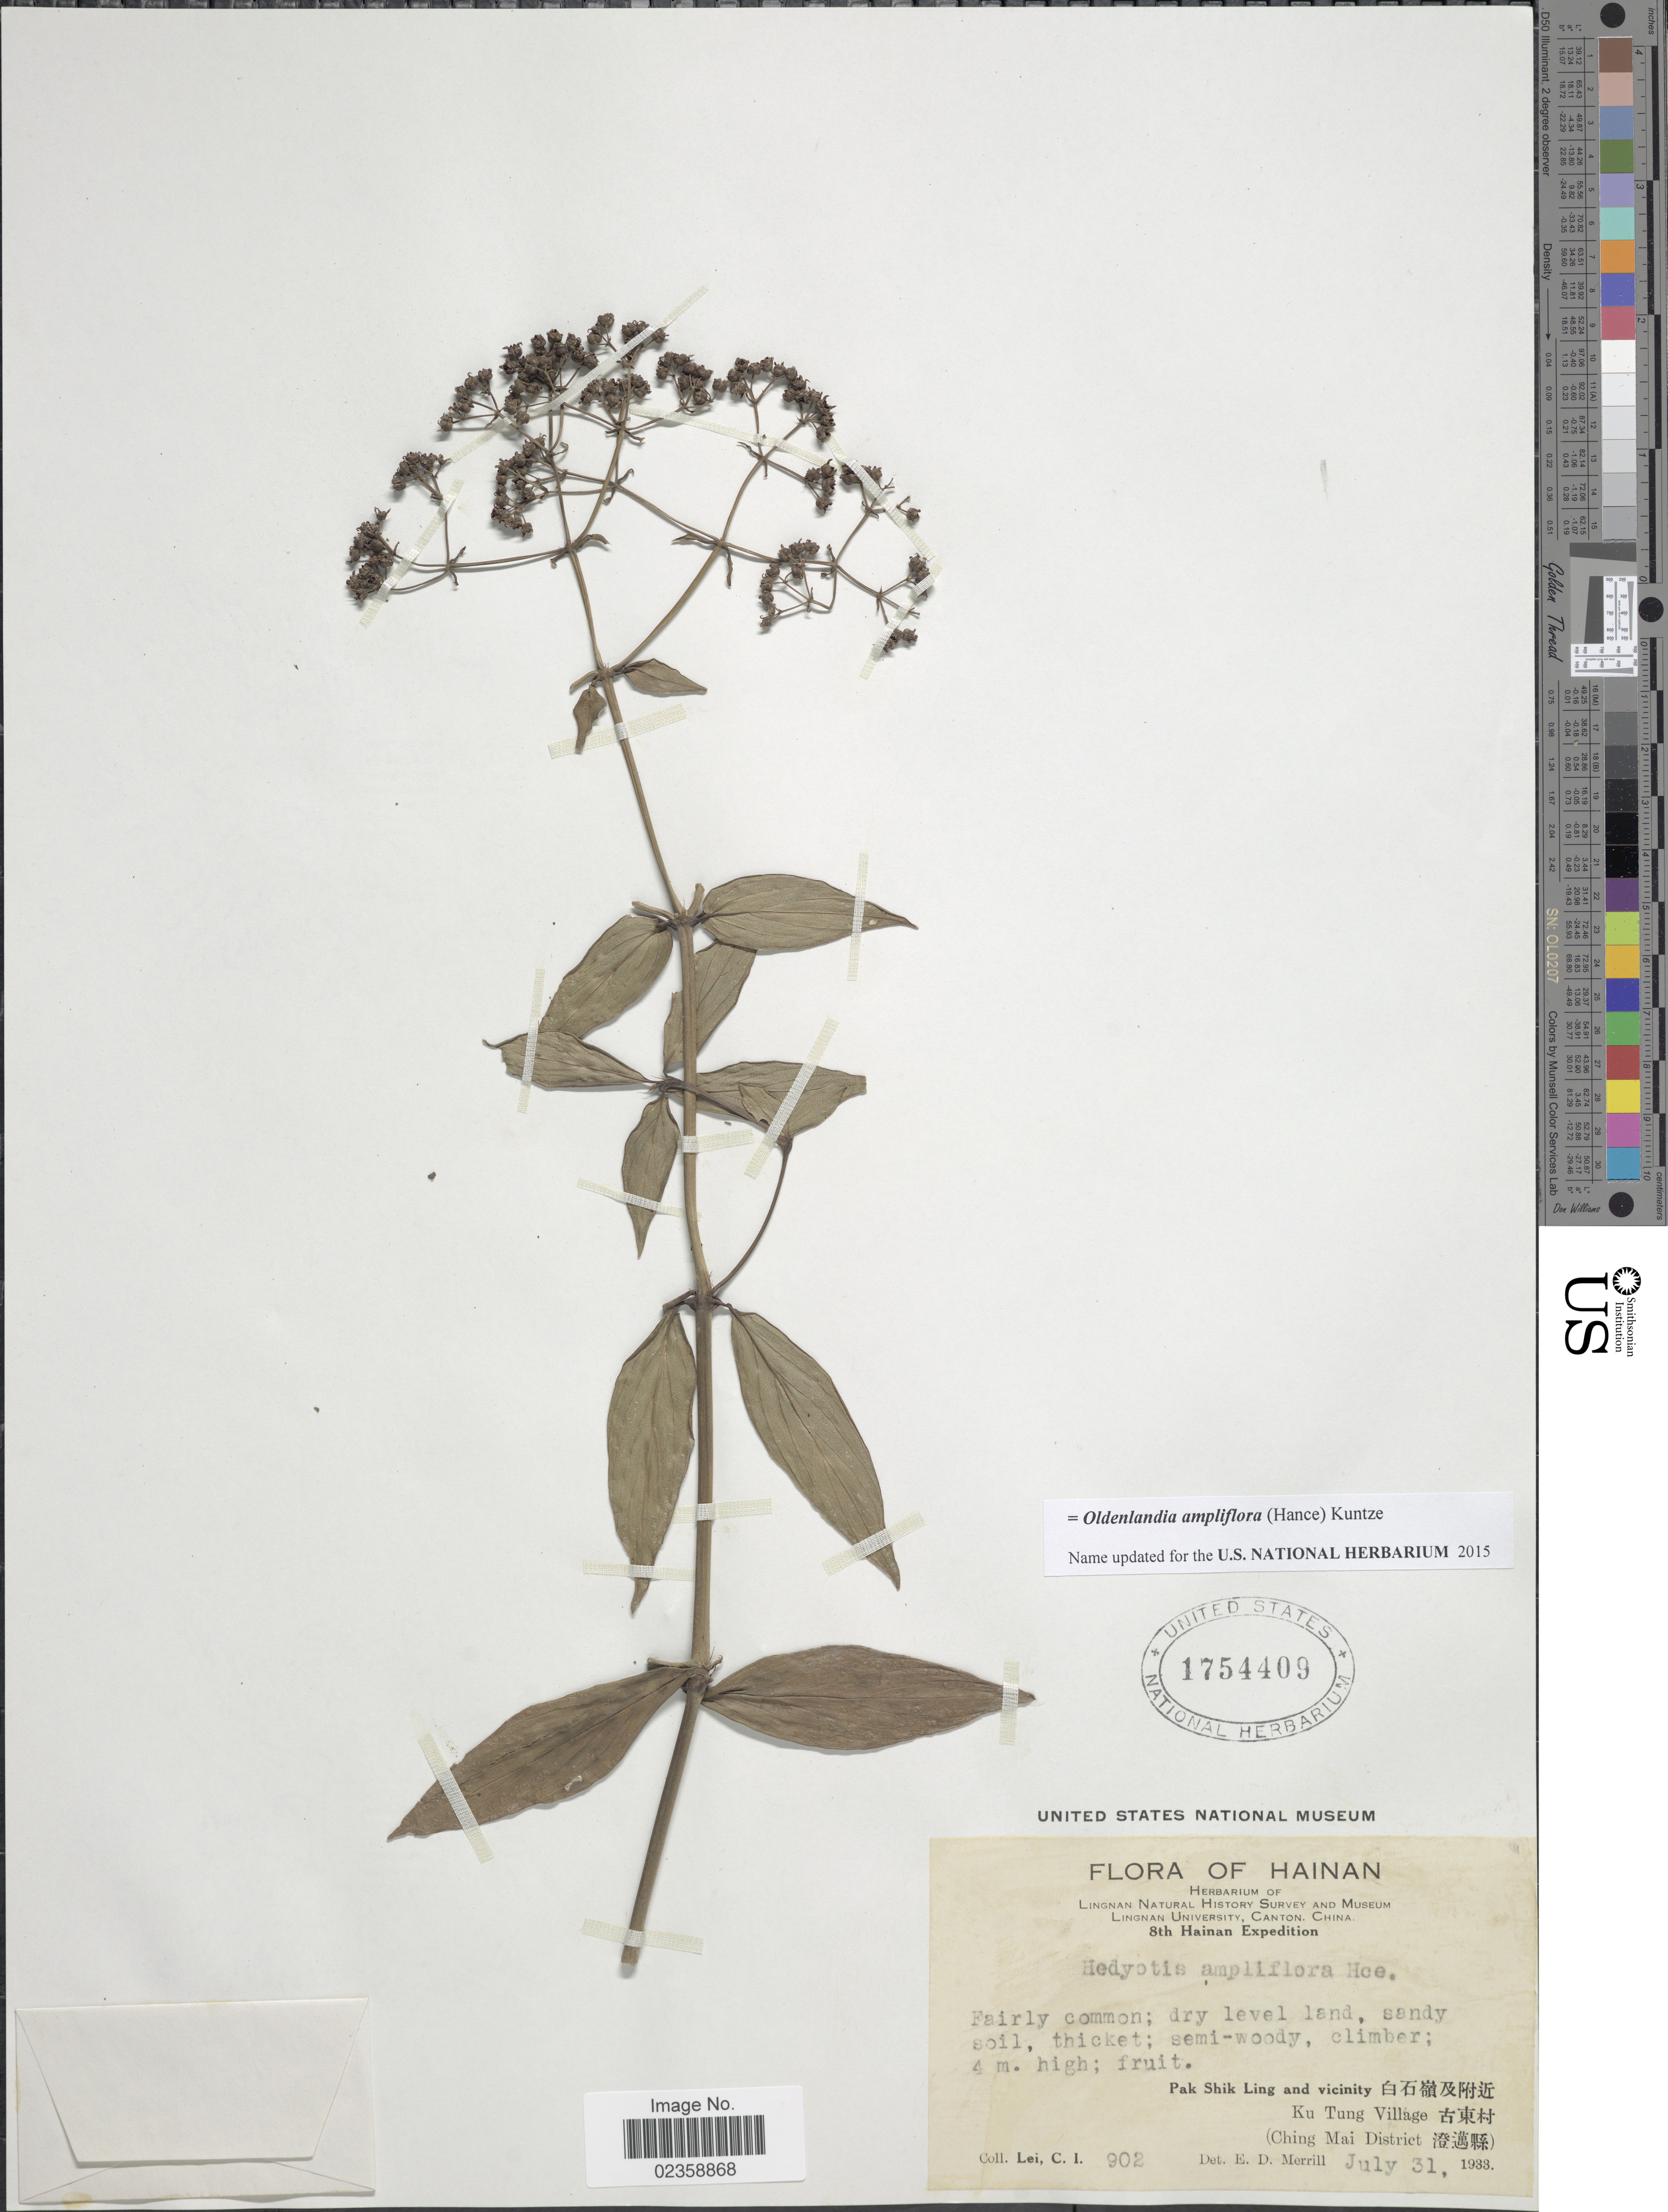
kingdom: Plantae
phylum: Tracheophyta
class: Magnoliopsida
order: Gentianales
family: Rubiaceae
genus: Oldenlandia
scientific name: Oldenlandia ampliflora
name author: (Hance) Kuntze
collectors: C. I. Lei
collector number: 902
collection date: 1933-07-31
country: China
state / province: Hainan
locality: Pak Shik Ling and vicinity. Ku Tung Village. (Ching Mai District)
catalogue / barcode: US 1754409